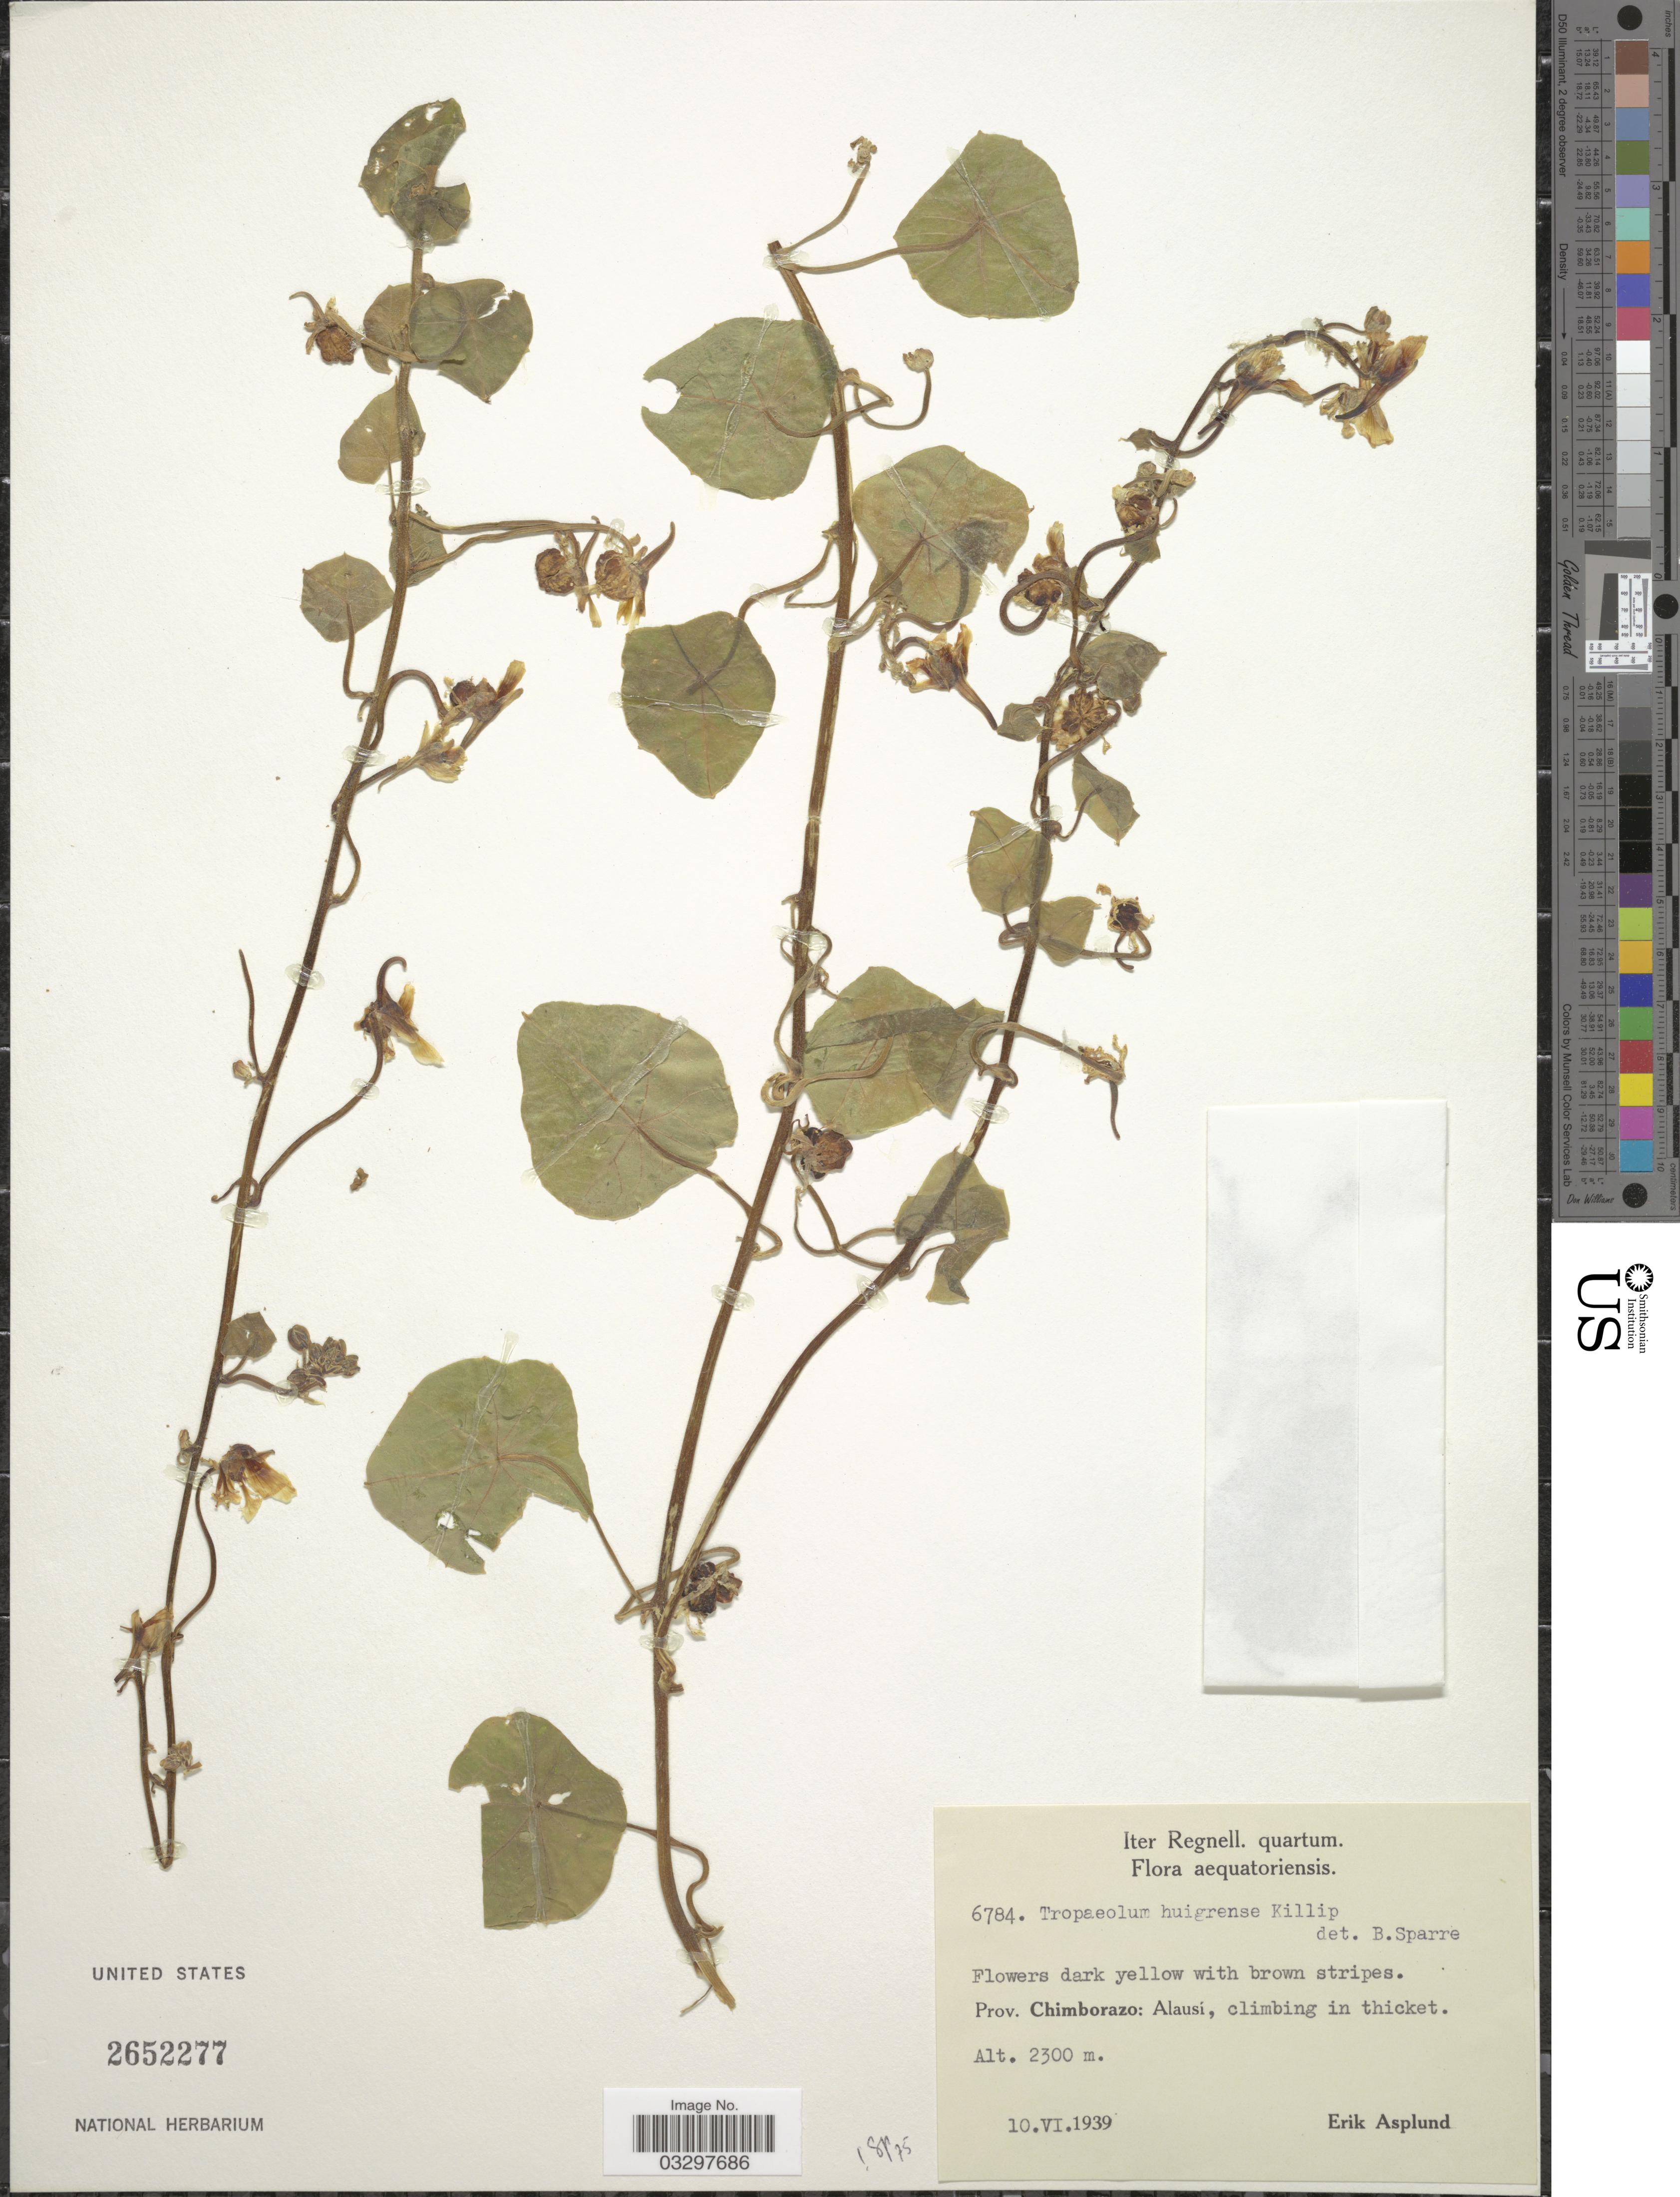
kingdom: Plantae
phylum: Tracheophyta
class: Magnoliopsida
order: Brassicales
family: Tropaeolaceae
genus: Tropaeolum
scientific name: Tropaeolum huigrense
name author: Killip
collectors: E. Asplund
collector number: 6784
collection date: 1939-06-10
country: Ecuador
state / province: Chimborazo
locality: Prov. Chimborazo: Alausi.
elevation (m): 2300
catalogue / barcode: US 2652277